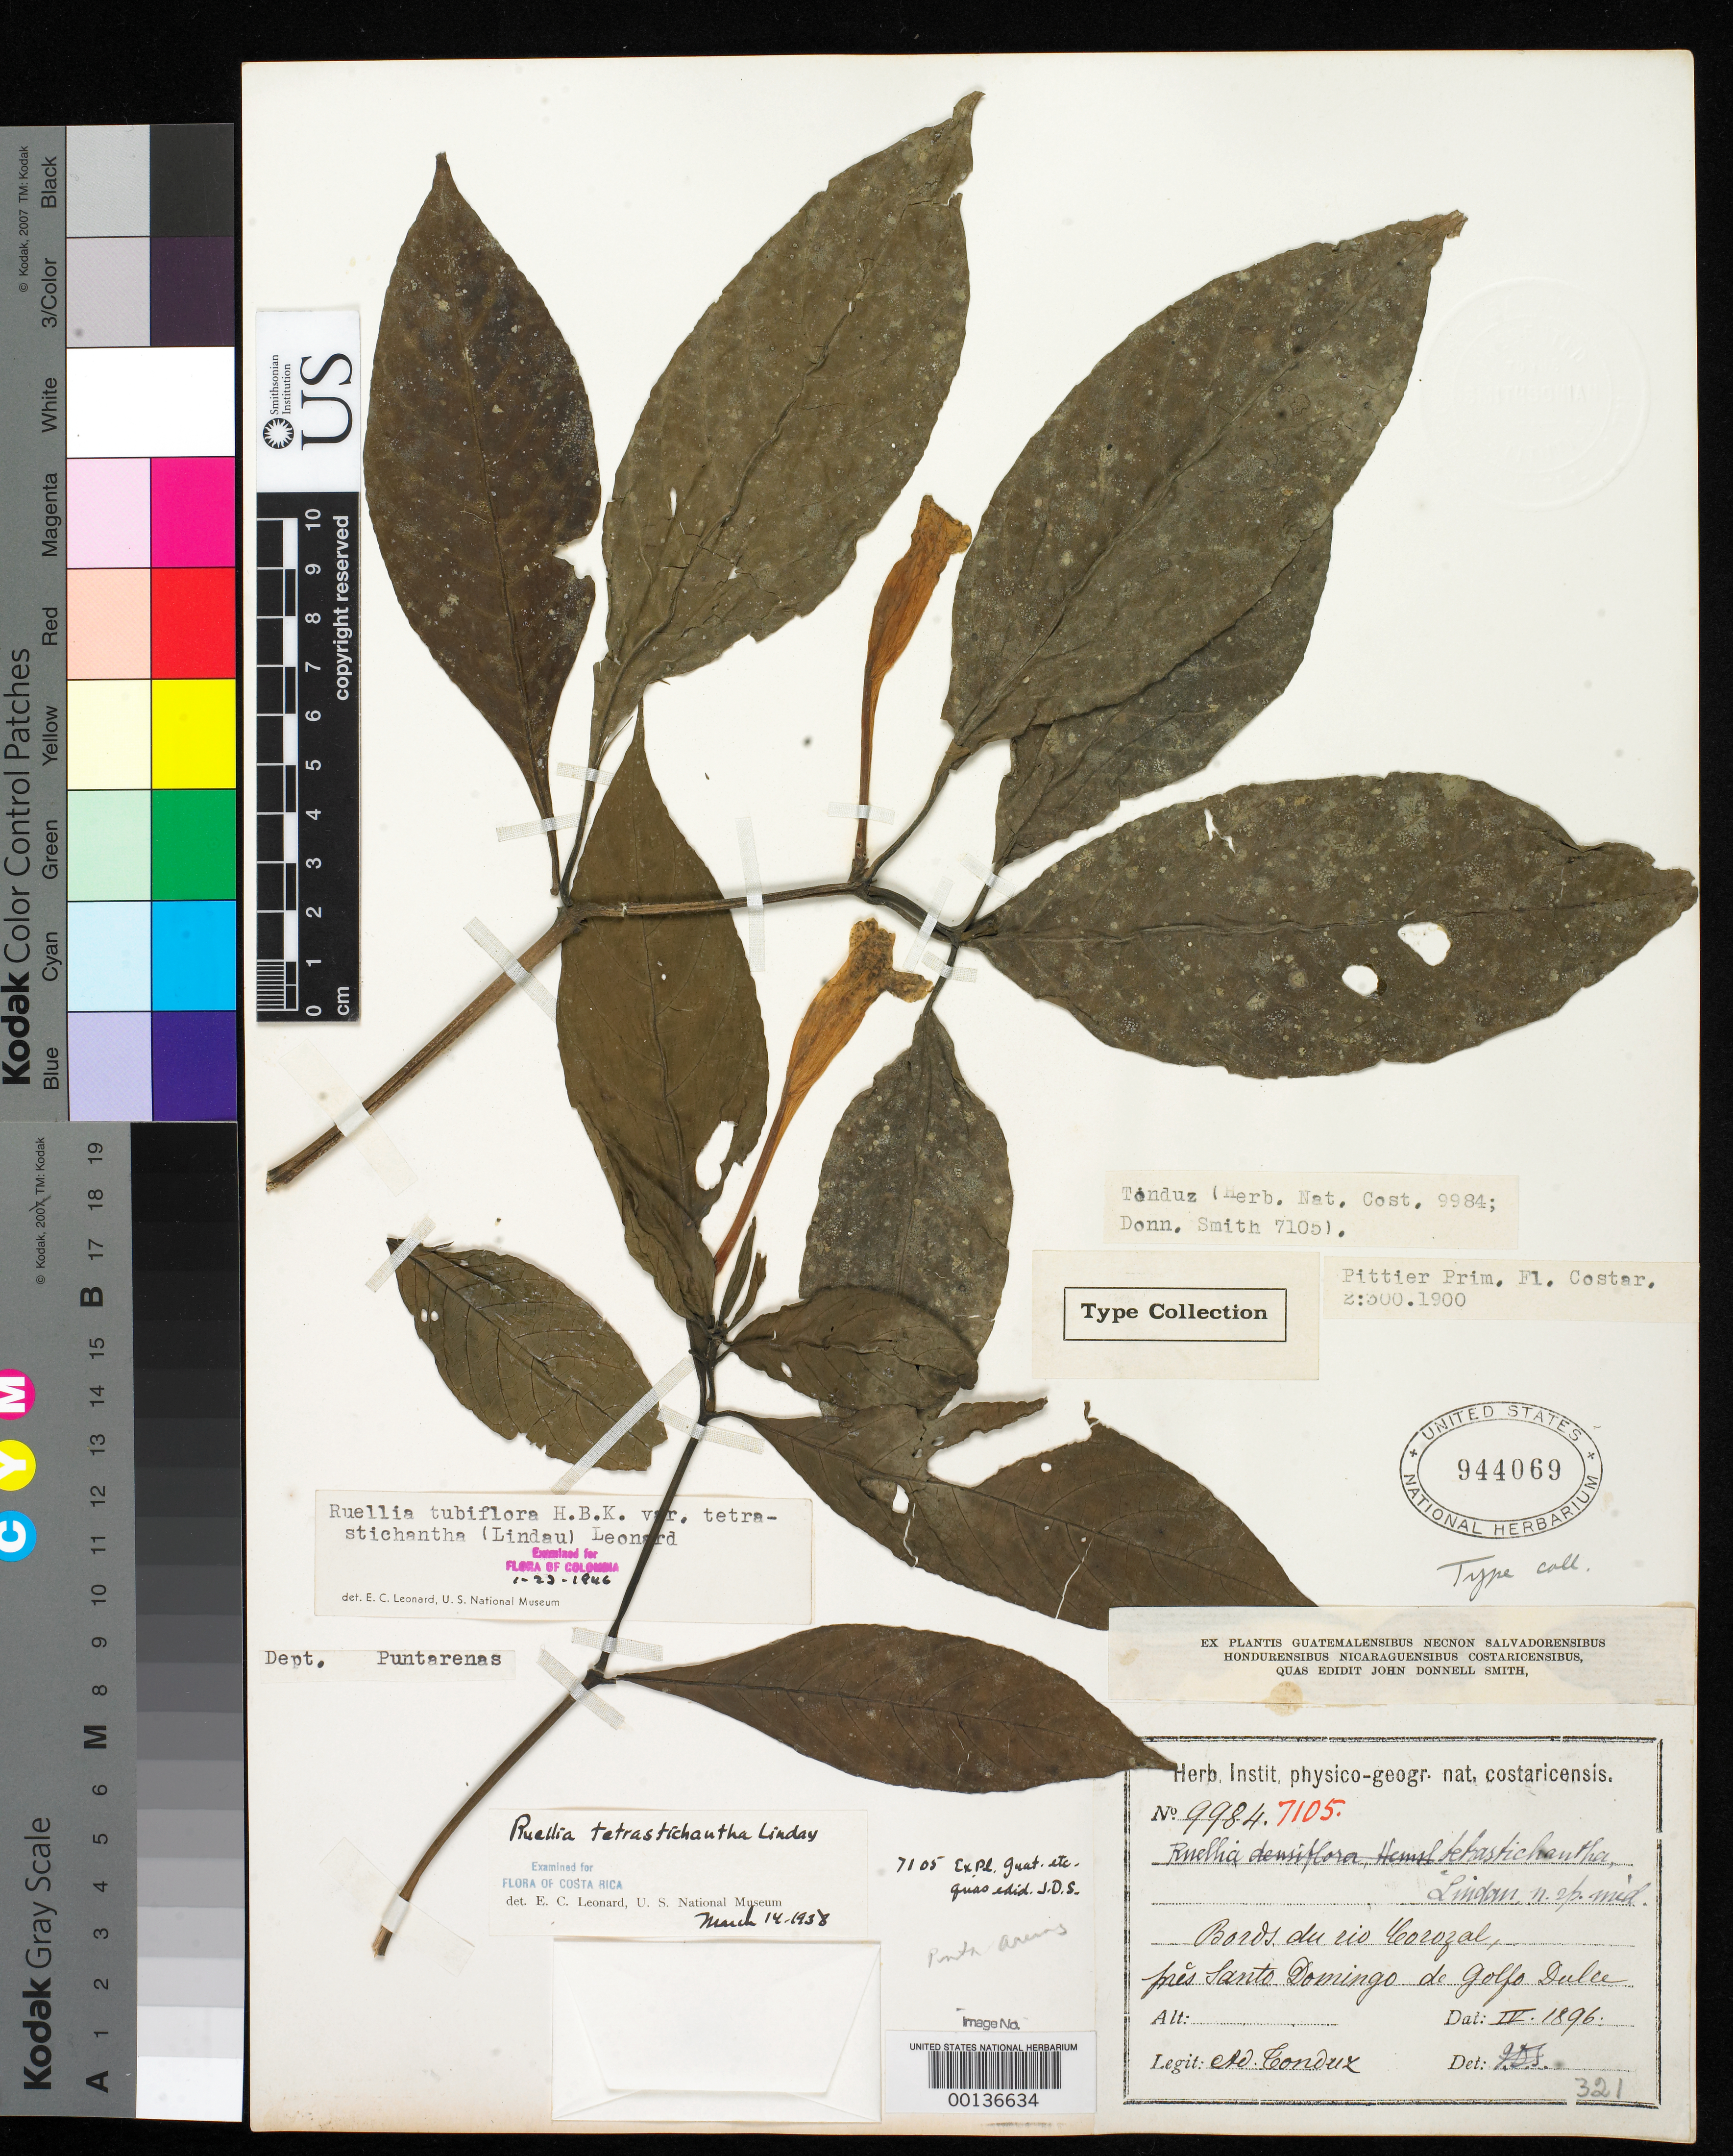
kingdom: Plantae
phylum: Tracheophyta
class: Magnoliopsida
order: Lamiales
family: Acanthaceae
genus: Ruellia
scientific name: Ruellia tetrastichantha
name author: Lindau in Pittier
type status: Isotype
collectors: A. Tonduz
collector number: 9984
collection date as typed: Apr 1896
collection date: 1896-04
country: Costa Rica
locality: Bords du Rio Corozal, pres desanto domingo de Golfo Dulce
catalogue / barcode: US 944069